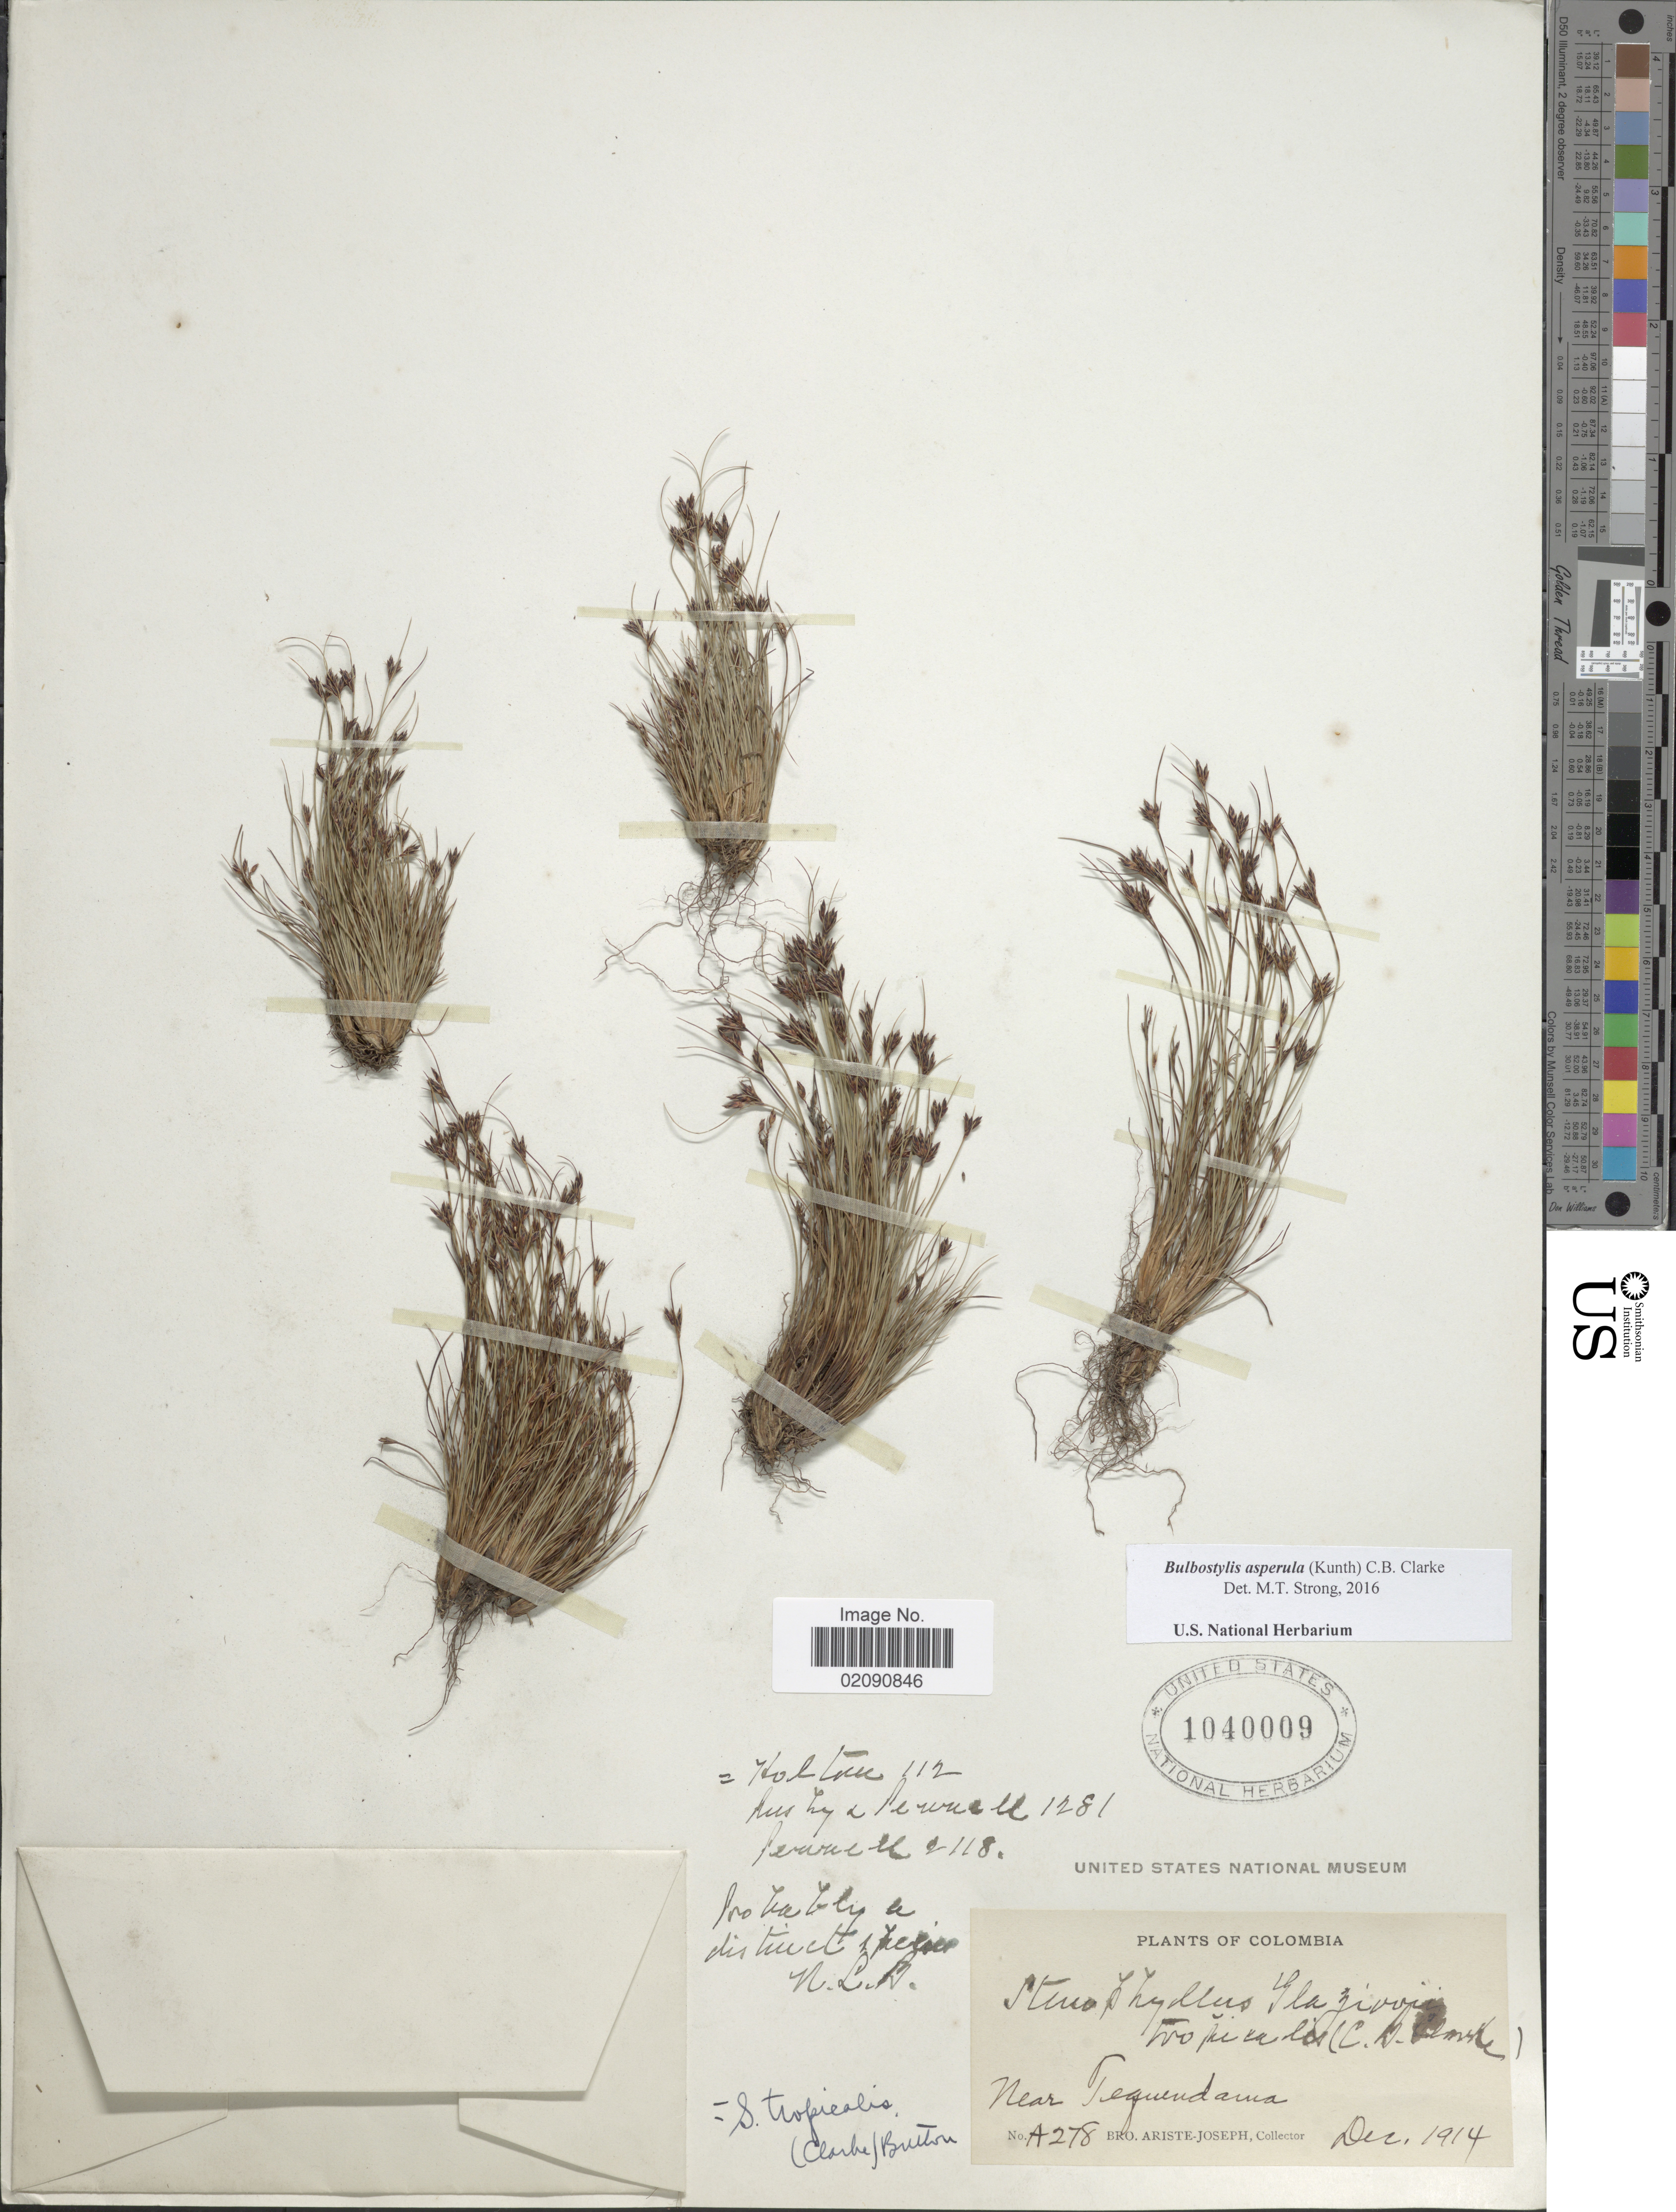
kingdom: Plantae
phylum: Tracheophyta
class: Liliopsida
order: Poales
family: Cyperaceae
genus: Bulbostylis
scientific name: Bulbostylis asperula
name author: (Kunth) C.B. Clarke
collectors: Bro. Ariste-Joseph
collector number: A278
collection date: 1914-12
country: Colombia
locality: Near Tequendama.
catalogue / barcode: US 1040009